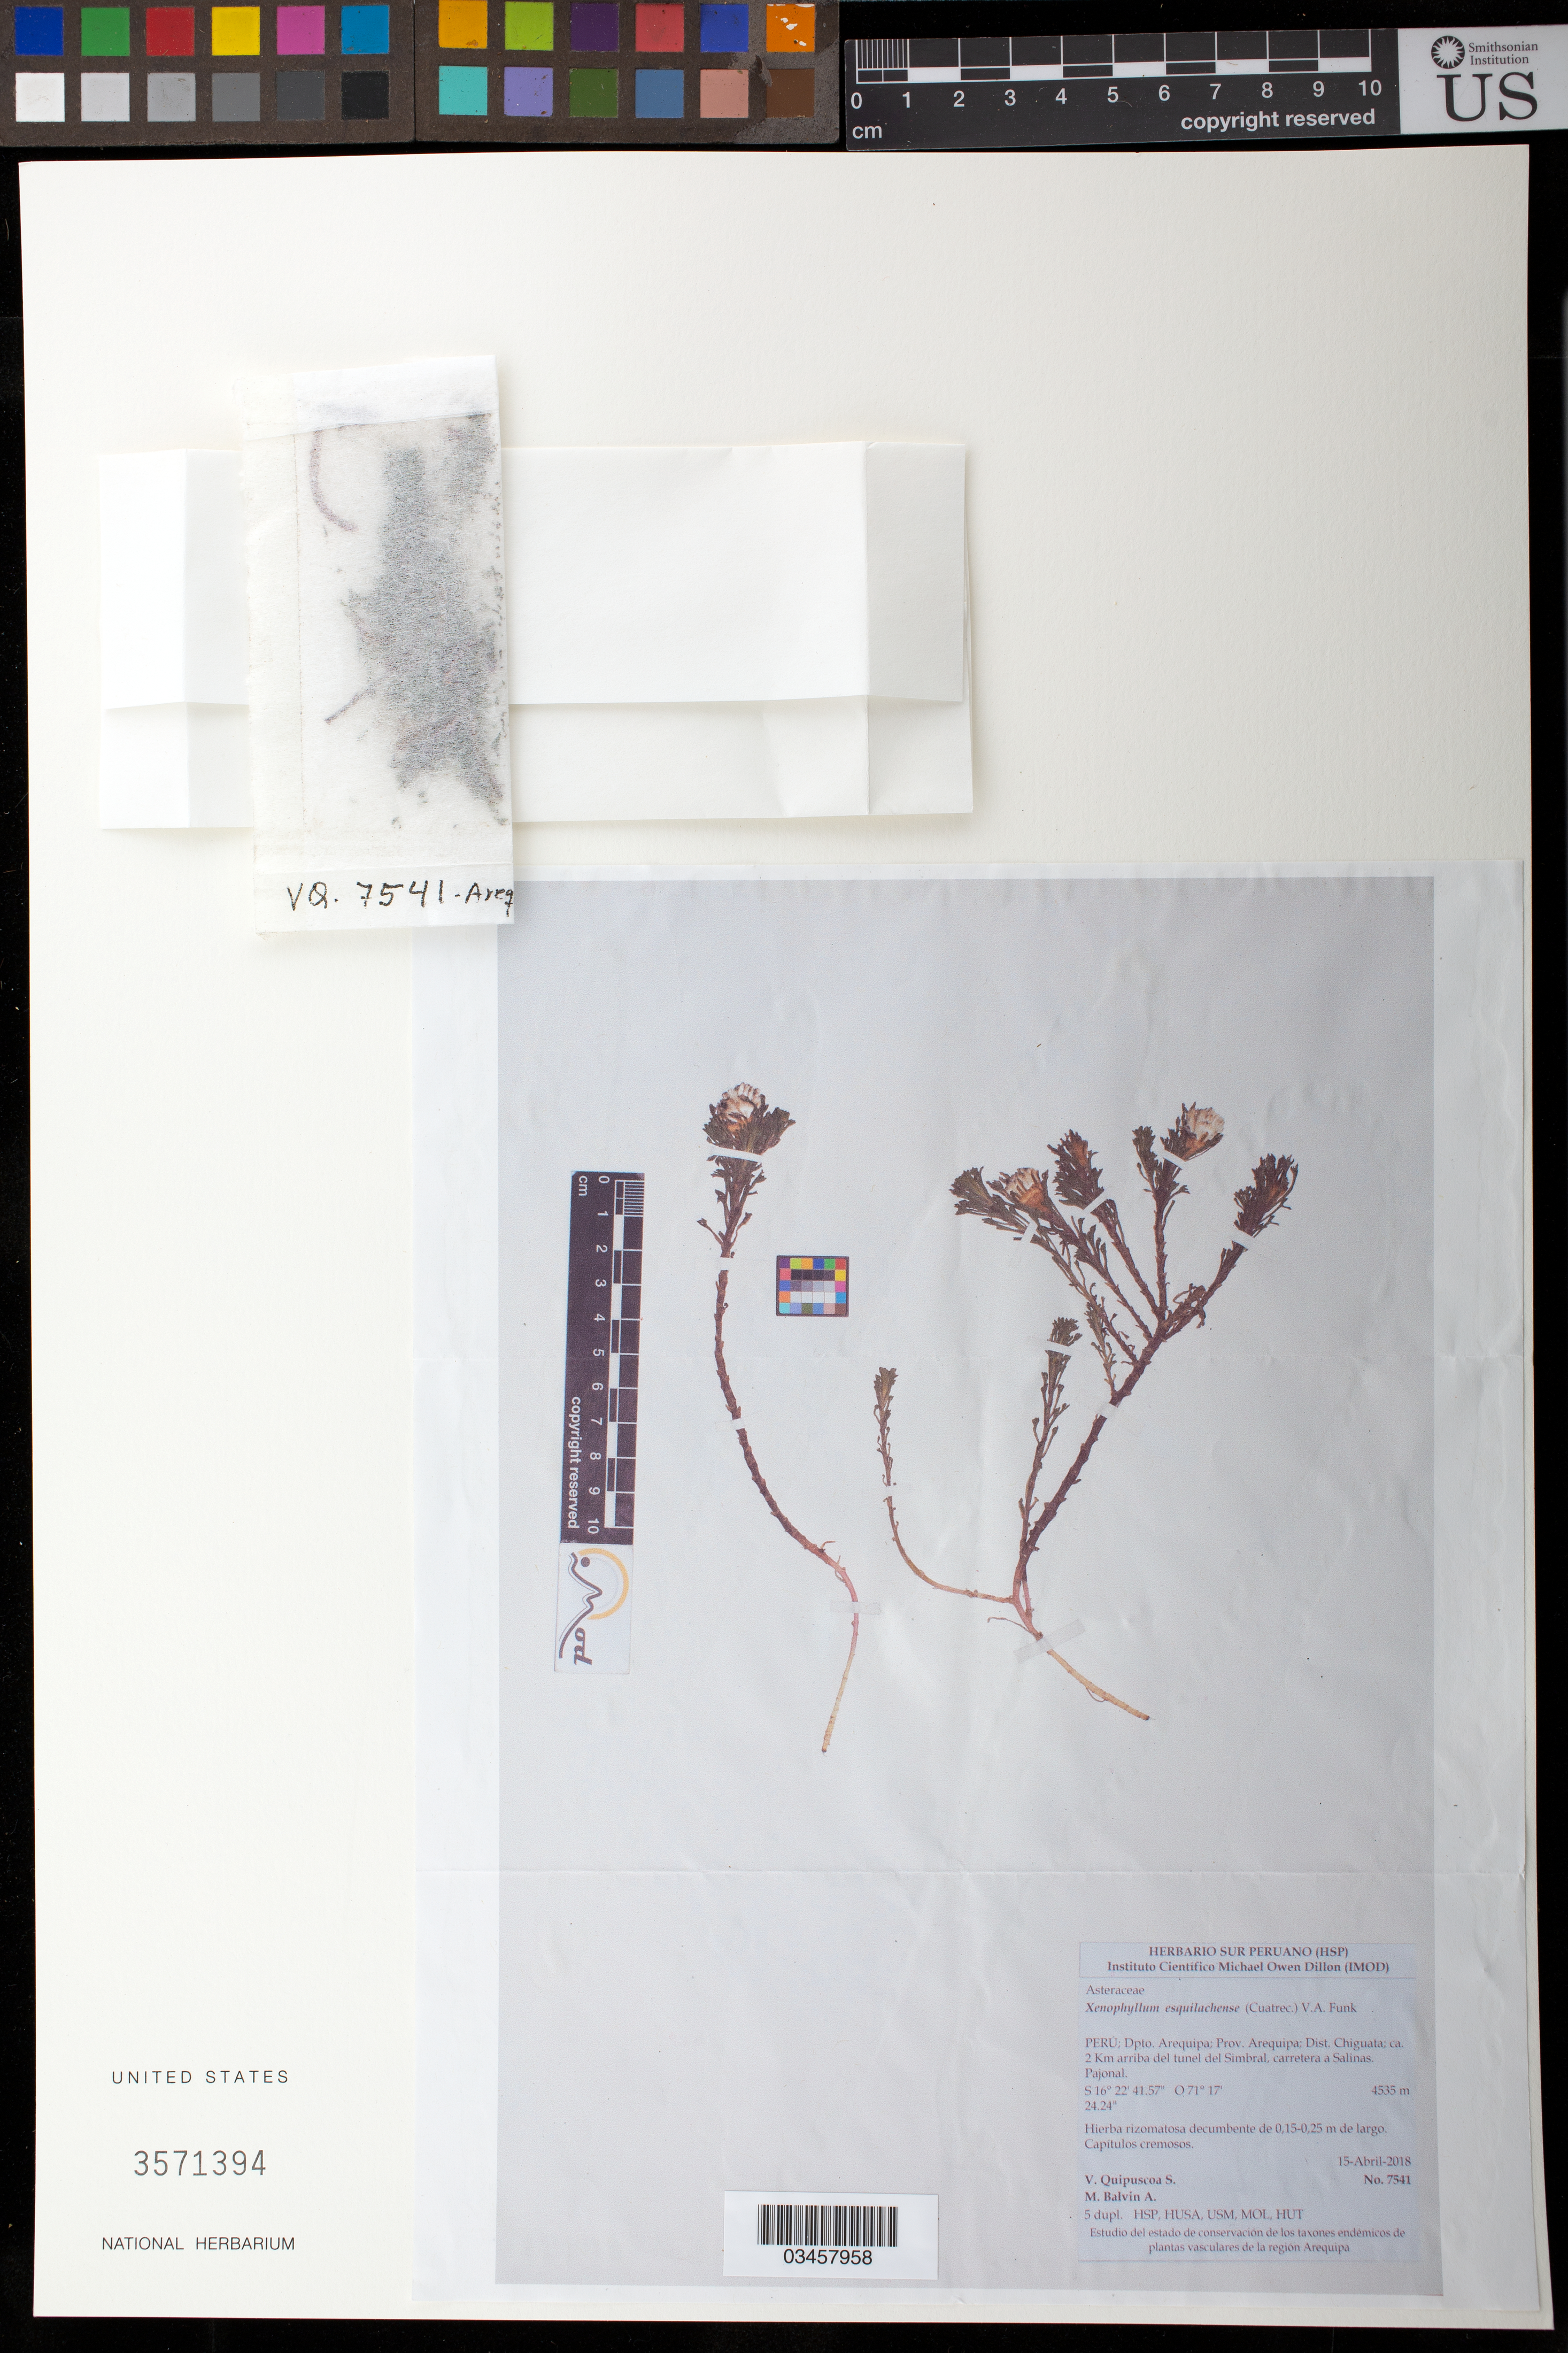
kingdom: Plantae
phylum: Tracheophyta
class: Magnoliopsida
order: Asterales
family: Asteraceae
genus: Xenophyllum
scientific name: Xenophyllum esquilachense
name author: (Cuatrec.) V.A. Funk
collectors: V. Quipuscoa S. & M. Balvin A.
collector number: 7541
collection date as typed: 15 Apr 2018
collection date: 2018-04-15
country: Peru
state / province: Arequipa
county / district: Arequipa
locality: Dist. Chiguata: ca. 2 km arriba del tunel del Simbral, carretera a Salinas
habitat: Pajonal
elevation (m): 4535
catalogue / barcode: US 3571394